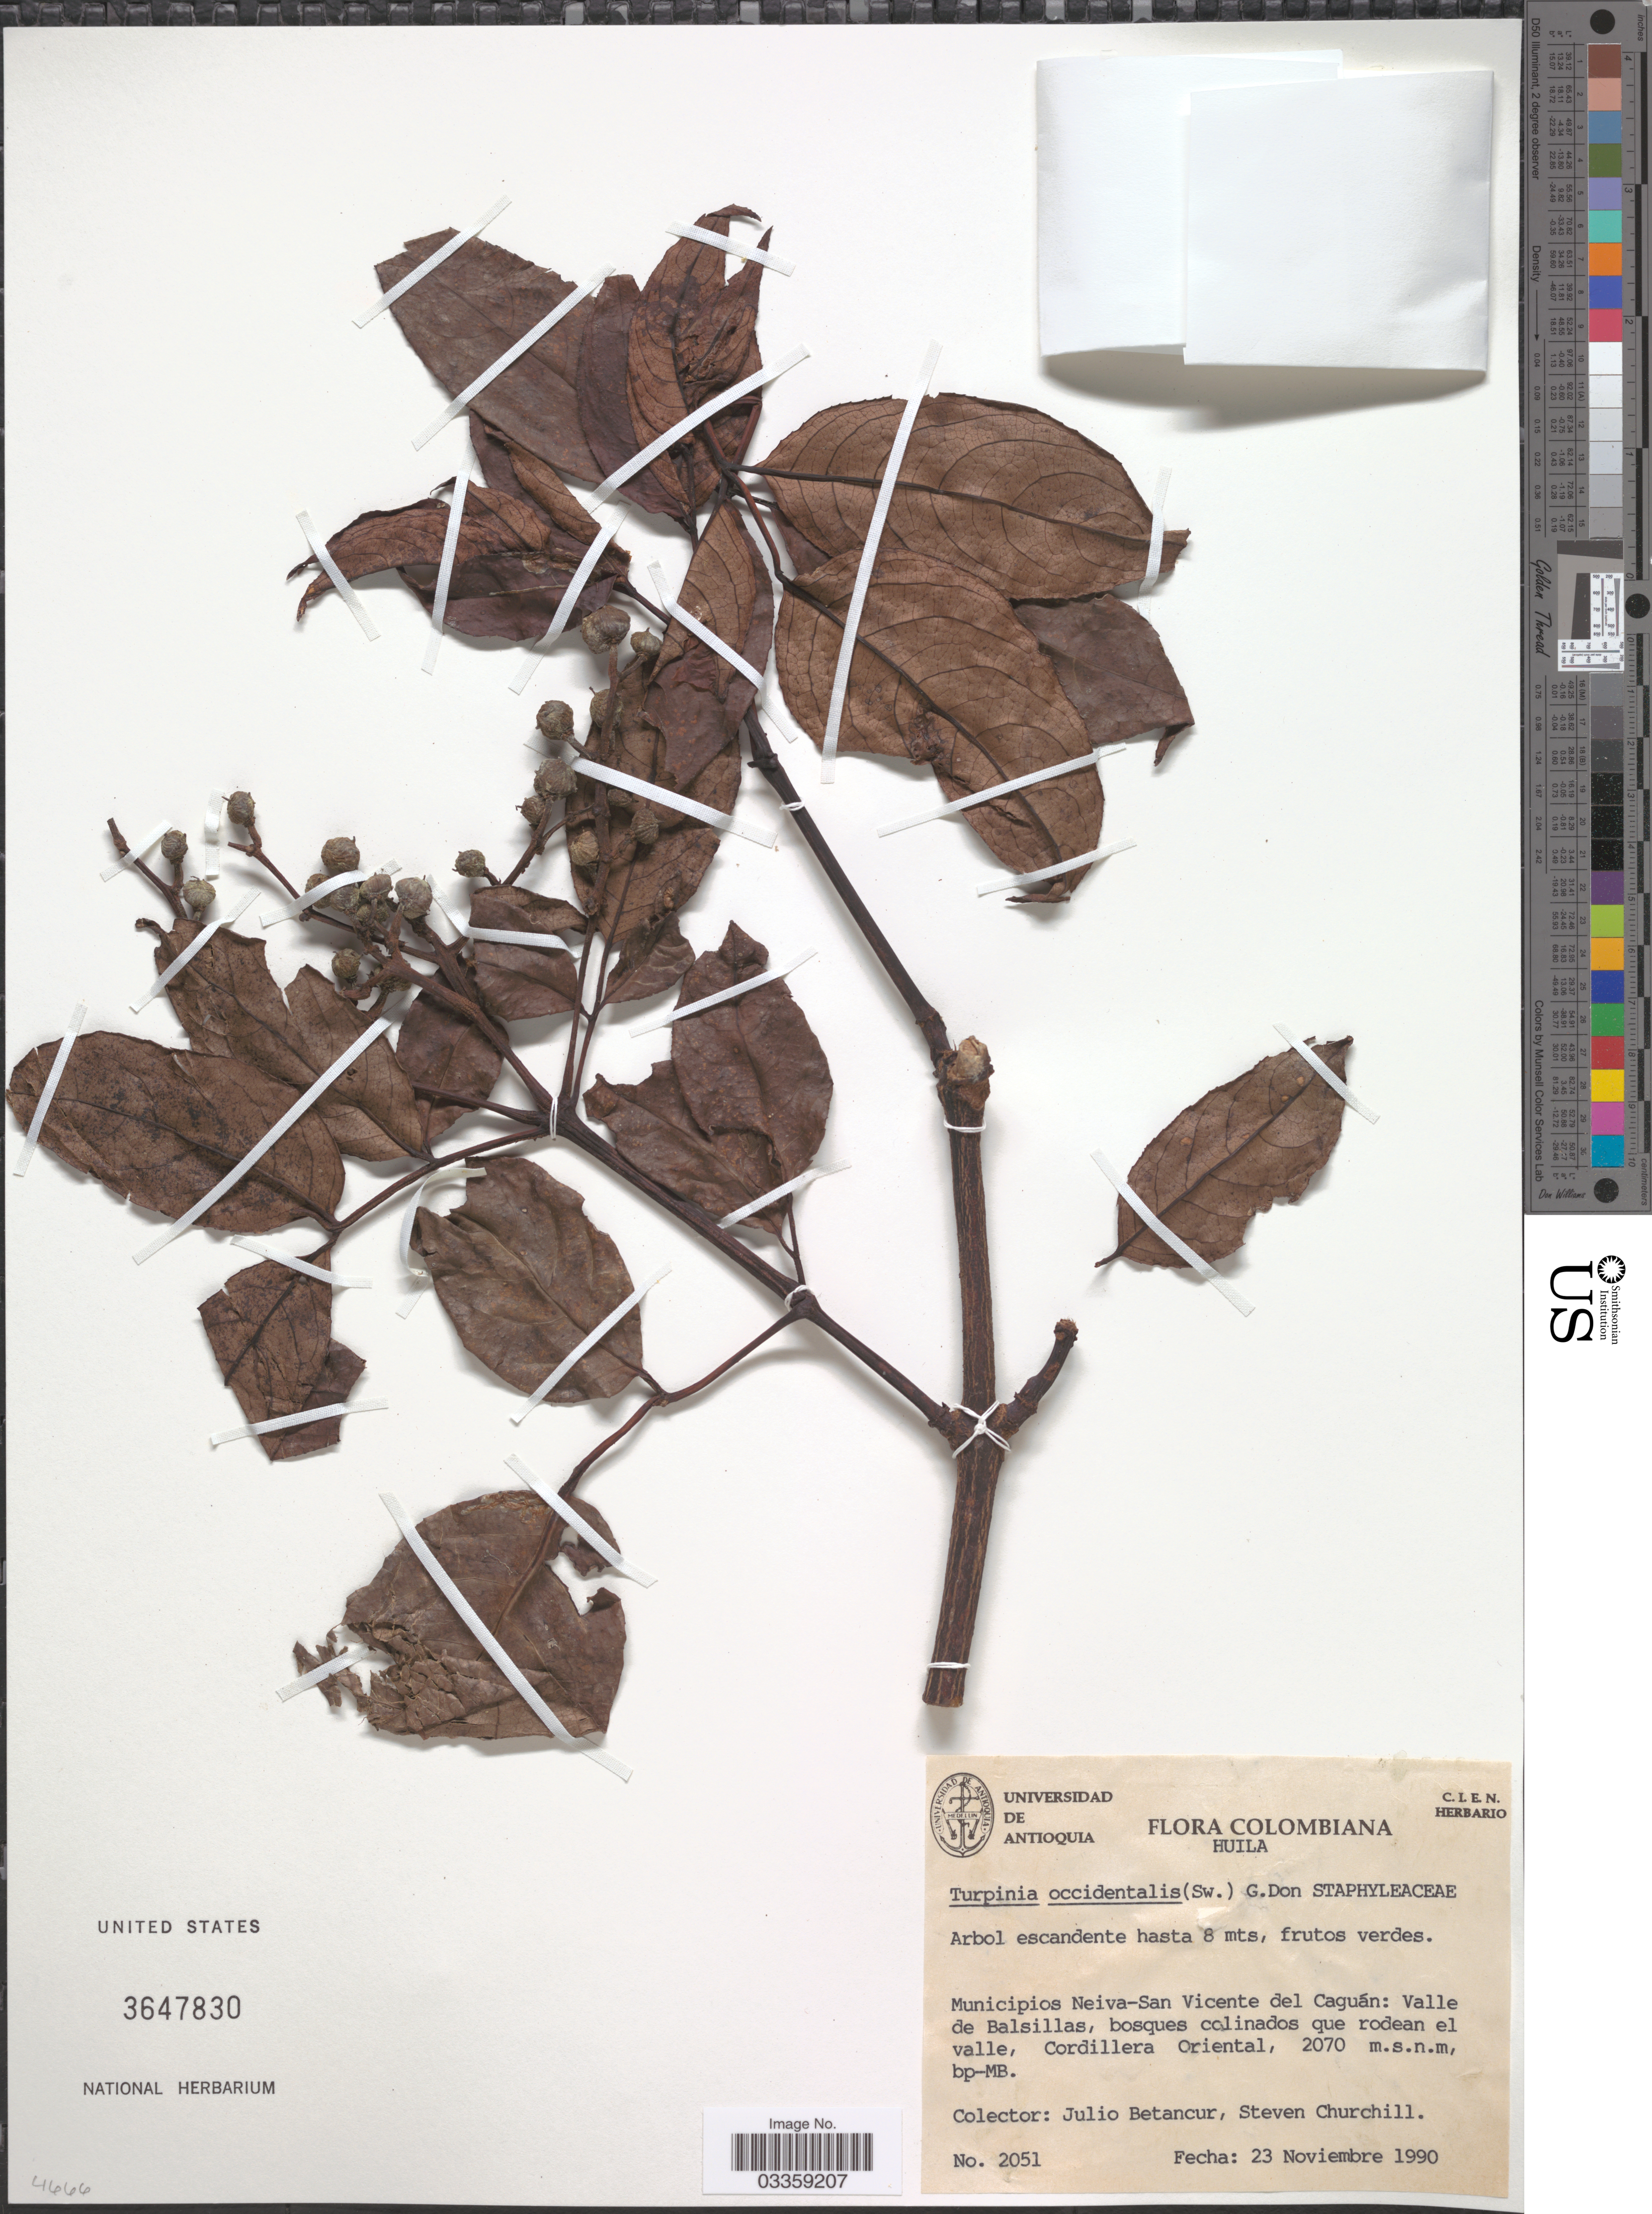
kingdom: Plantae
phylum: Tracheophyta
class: Magnoliopsida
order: Crossosomatales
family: Staphyleaceae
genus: Turpinia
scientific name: Turpinia occidentalis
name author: (Sw.) G. Don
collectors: J. Betancur & S. Churchill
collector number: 2051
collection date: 1990-11-23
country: Colombia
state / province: Huila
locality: Municipios Neiva-San Vicente del Caguán: Valle de Balsillas, bosques colinados que rodean el valle, Cordillera Oriental.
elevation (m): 2070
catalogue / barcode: US 3647830